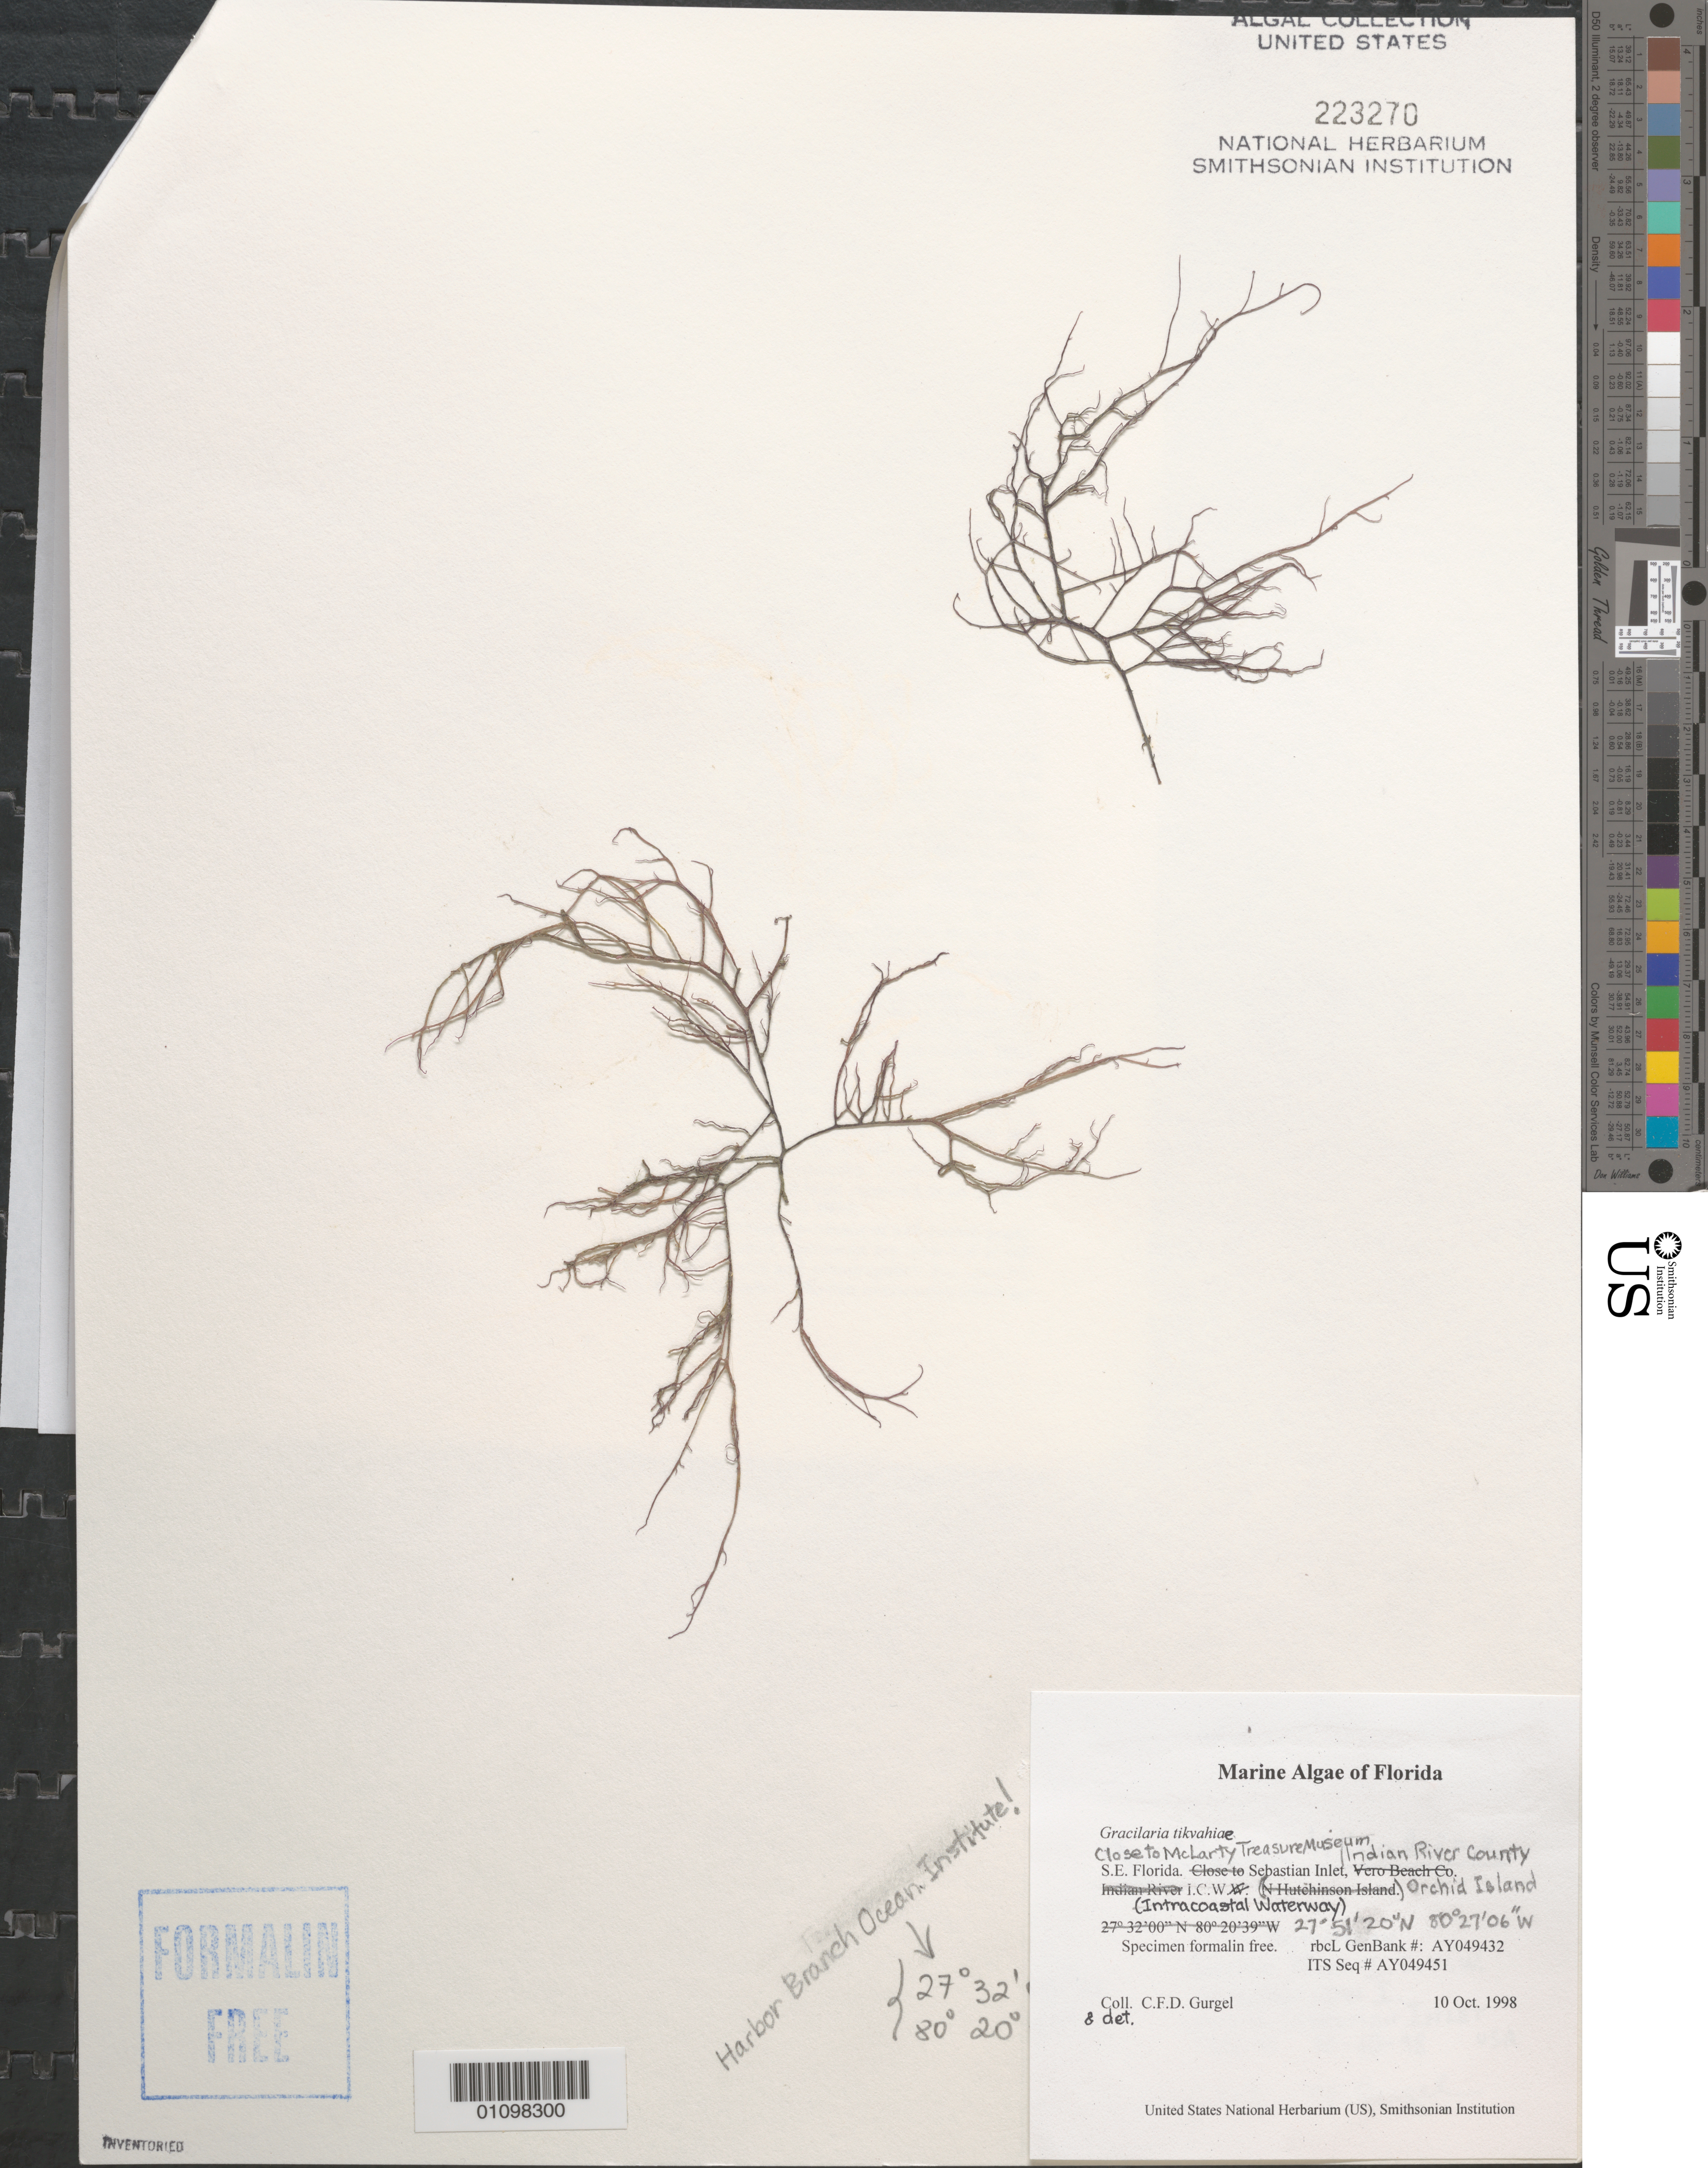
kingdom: Plantae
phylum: Rhodophyta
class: Florideophyceae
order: Gracilariales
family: Gracilariaceae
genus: Gracilaria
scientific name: Gracilaria tikvahiae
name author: McLachlan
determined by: Gurgel, C. F. D.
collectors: C. Gurgel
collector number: rbcL GenBank AY049432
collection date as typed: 10 Oct 1998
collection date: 1998-10-10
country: United States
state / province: Florida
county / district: Indian River County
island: Orchid Island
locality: Sebastian Inlet, Intracoastal Waterway (I.C.W.), close to the McLarty Treasure Museum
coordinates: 27 51'20"N, 80 27'06"W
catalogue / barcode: US 223270